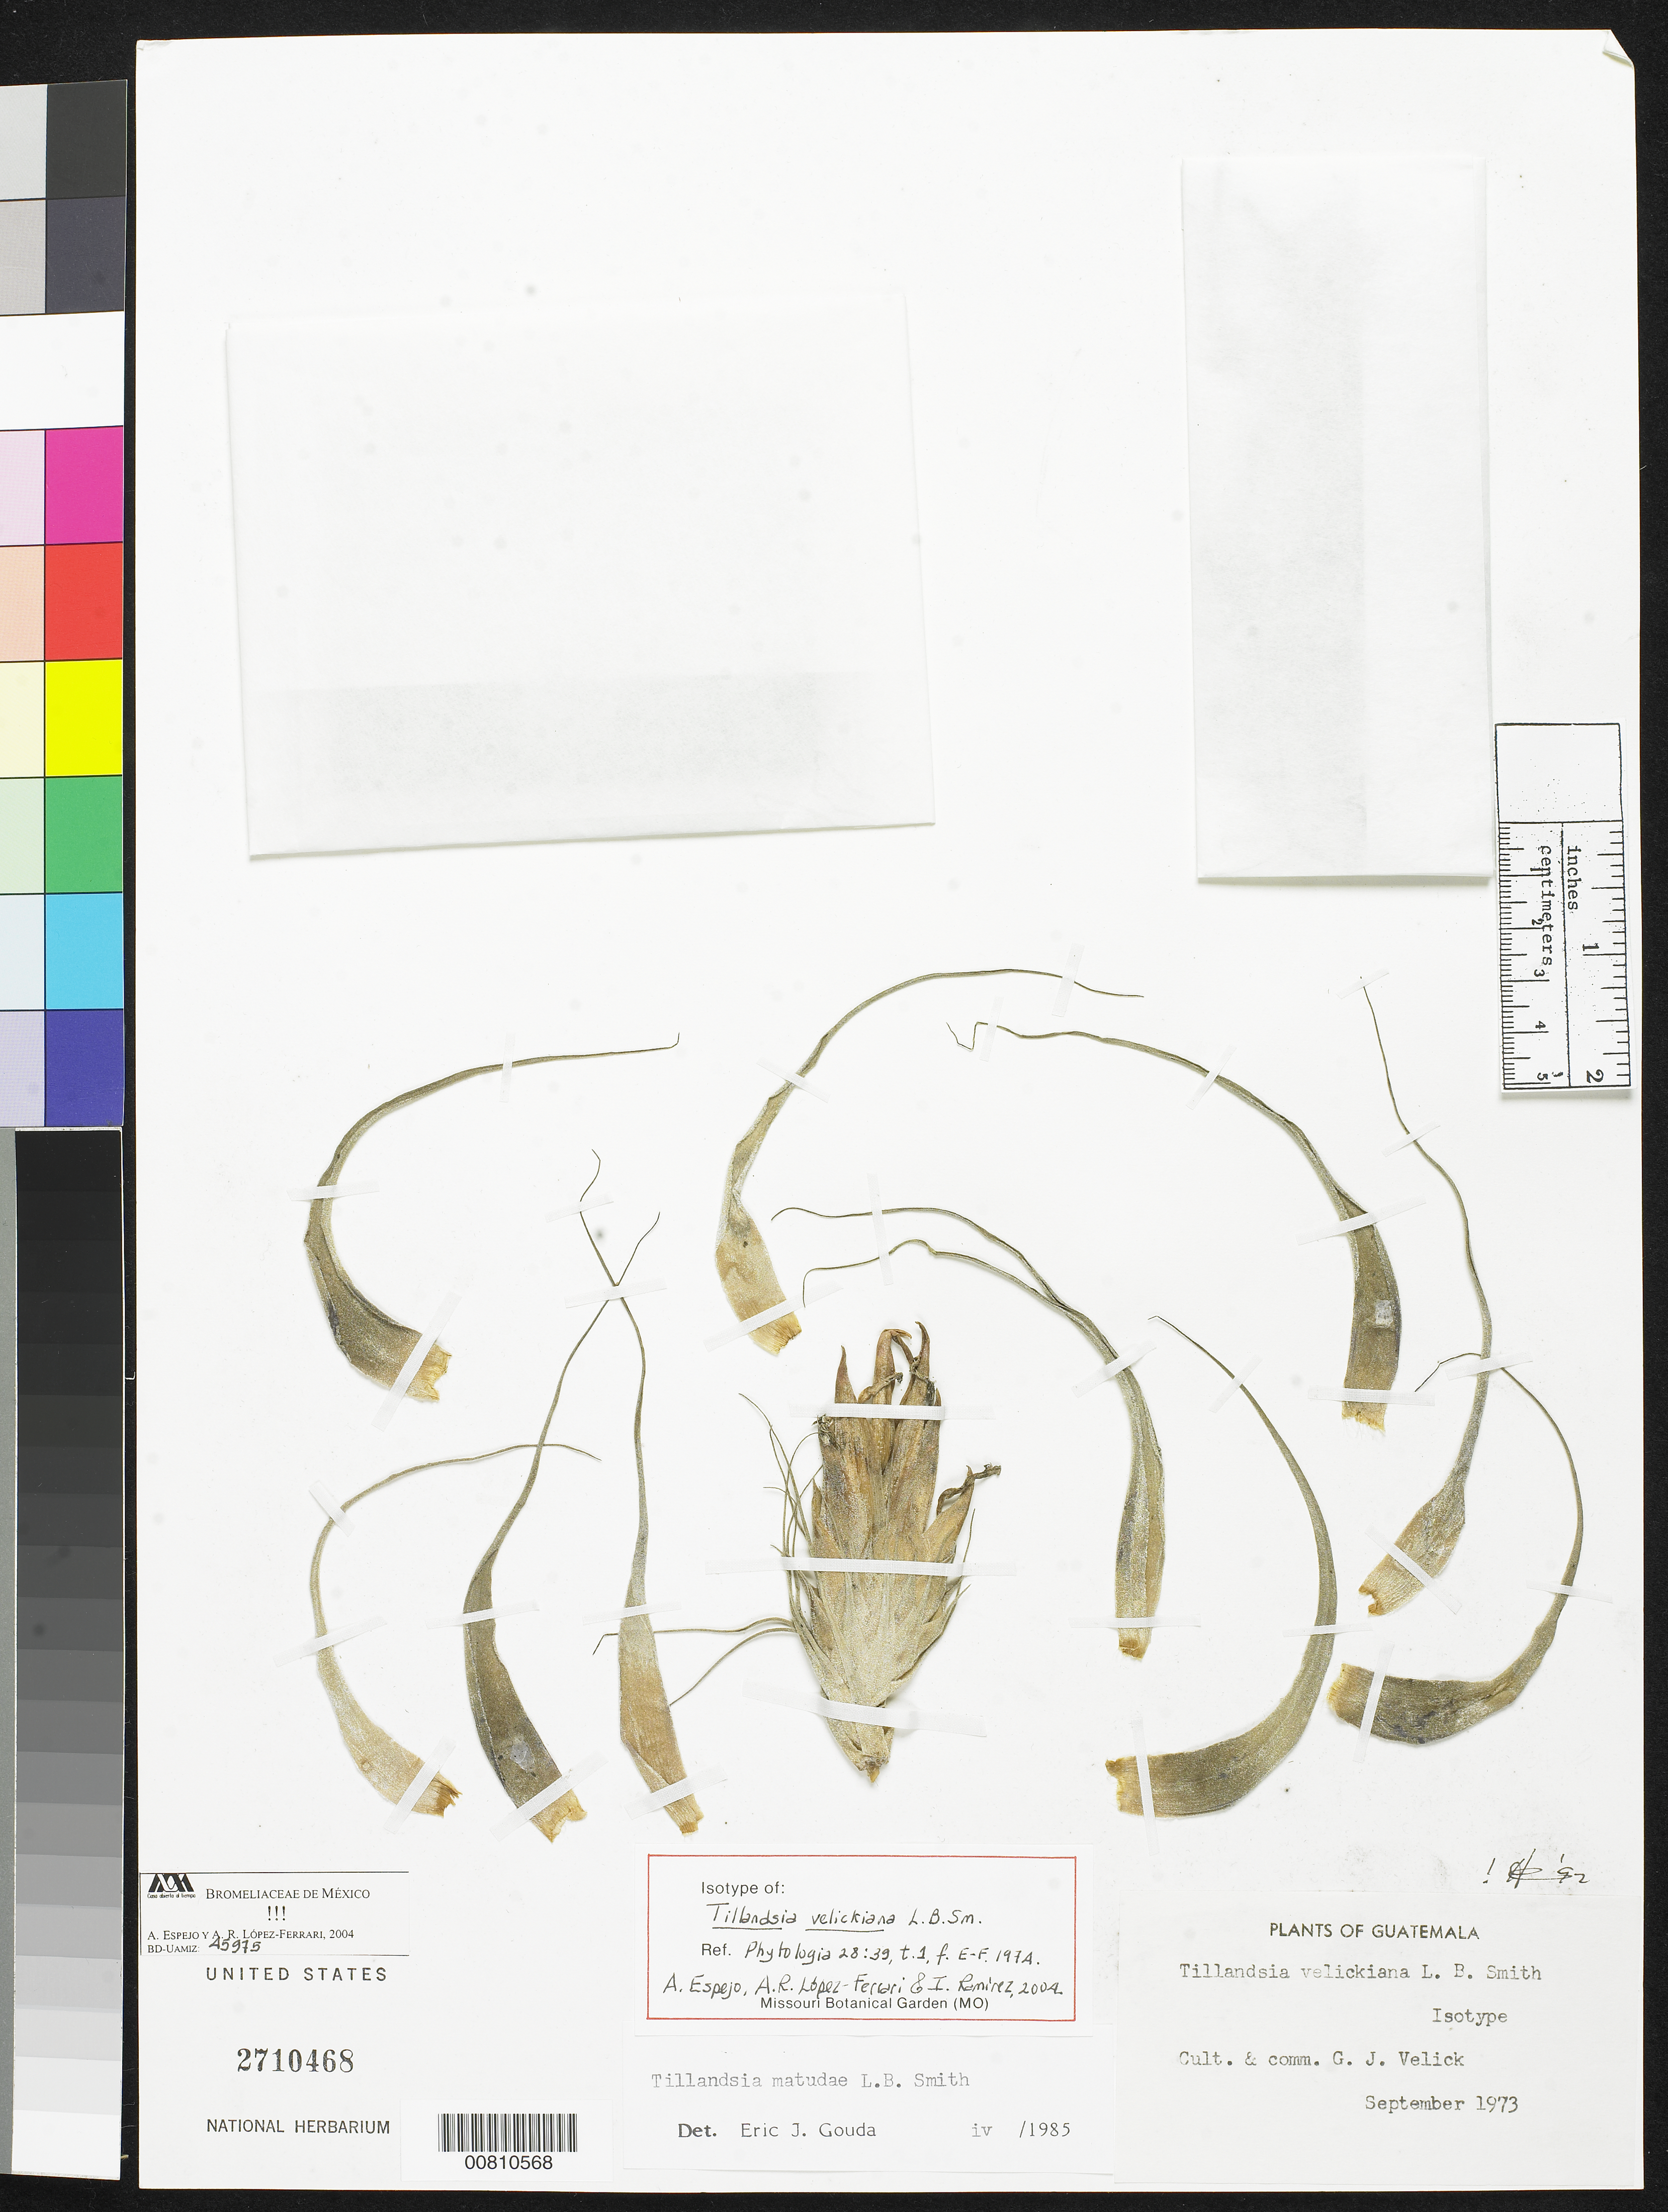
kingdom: Plantae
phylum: Tracheophyta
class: Liliopsida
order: Poales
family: Bromeliaceae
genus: Tillandsia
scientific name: Tillandsia velickiana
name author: L.B. Sm.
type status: Isotype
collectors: G. Velick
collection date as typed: Sep 1973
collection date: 1973-09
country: Guatemala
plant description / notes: "Cult. & comm. G.J. Velick"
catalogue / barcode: US 2710468